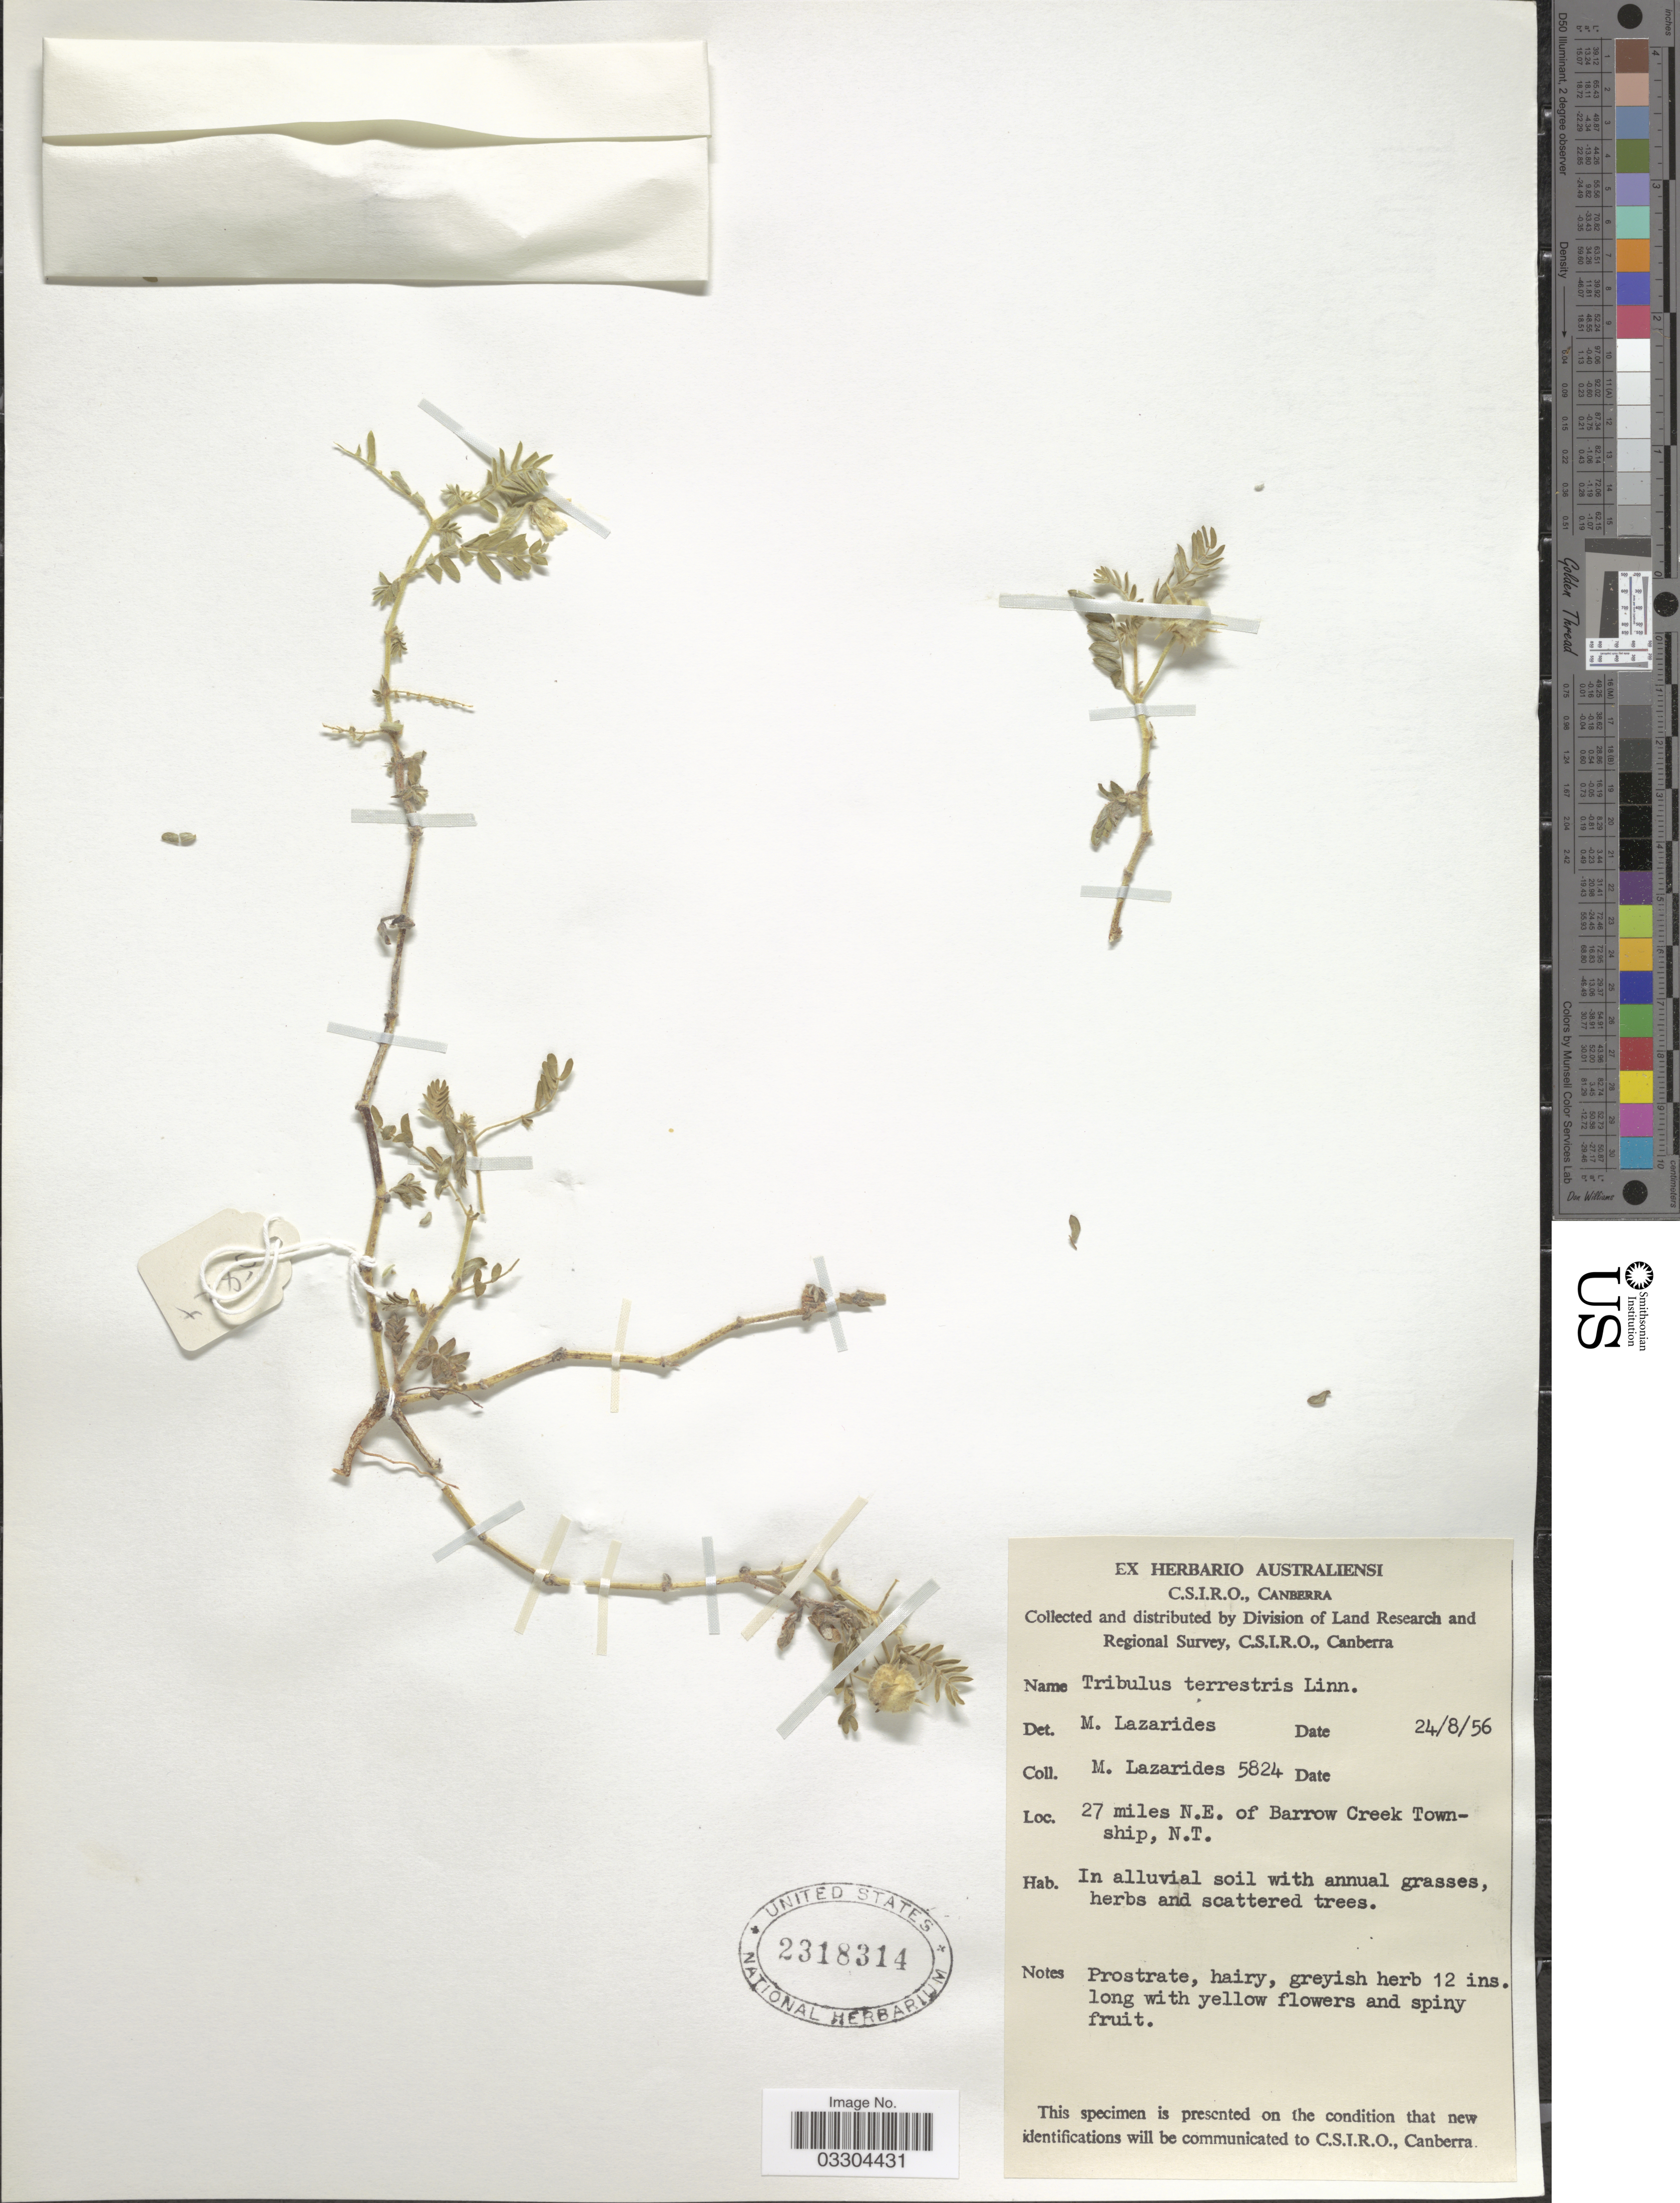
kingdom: Plantae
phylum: Tracheophyta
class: Magnoliopsida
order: Zygophyllales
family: Zygophyllaceae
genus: Tribulus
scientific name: Tribulus terrestris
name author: L.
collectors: M. Lazarides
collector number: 5824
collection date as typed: Transcribed d/m/y: 24/8/56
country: Australia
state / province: Northern Territory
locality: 27 miles N. E. of Barrow Creek Township, N. T.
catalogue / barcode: US 2318314